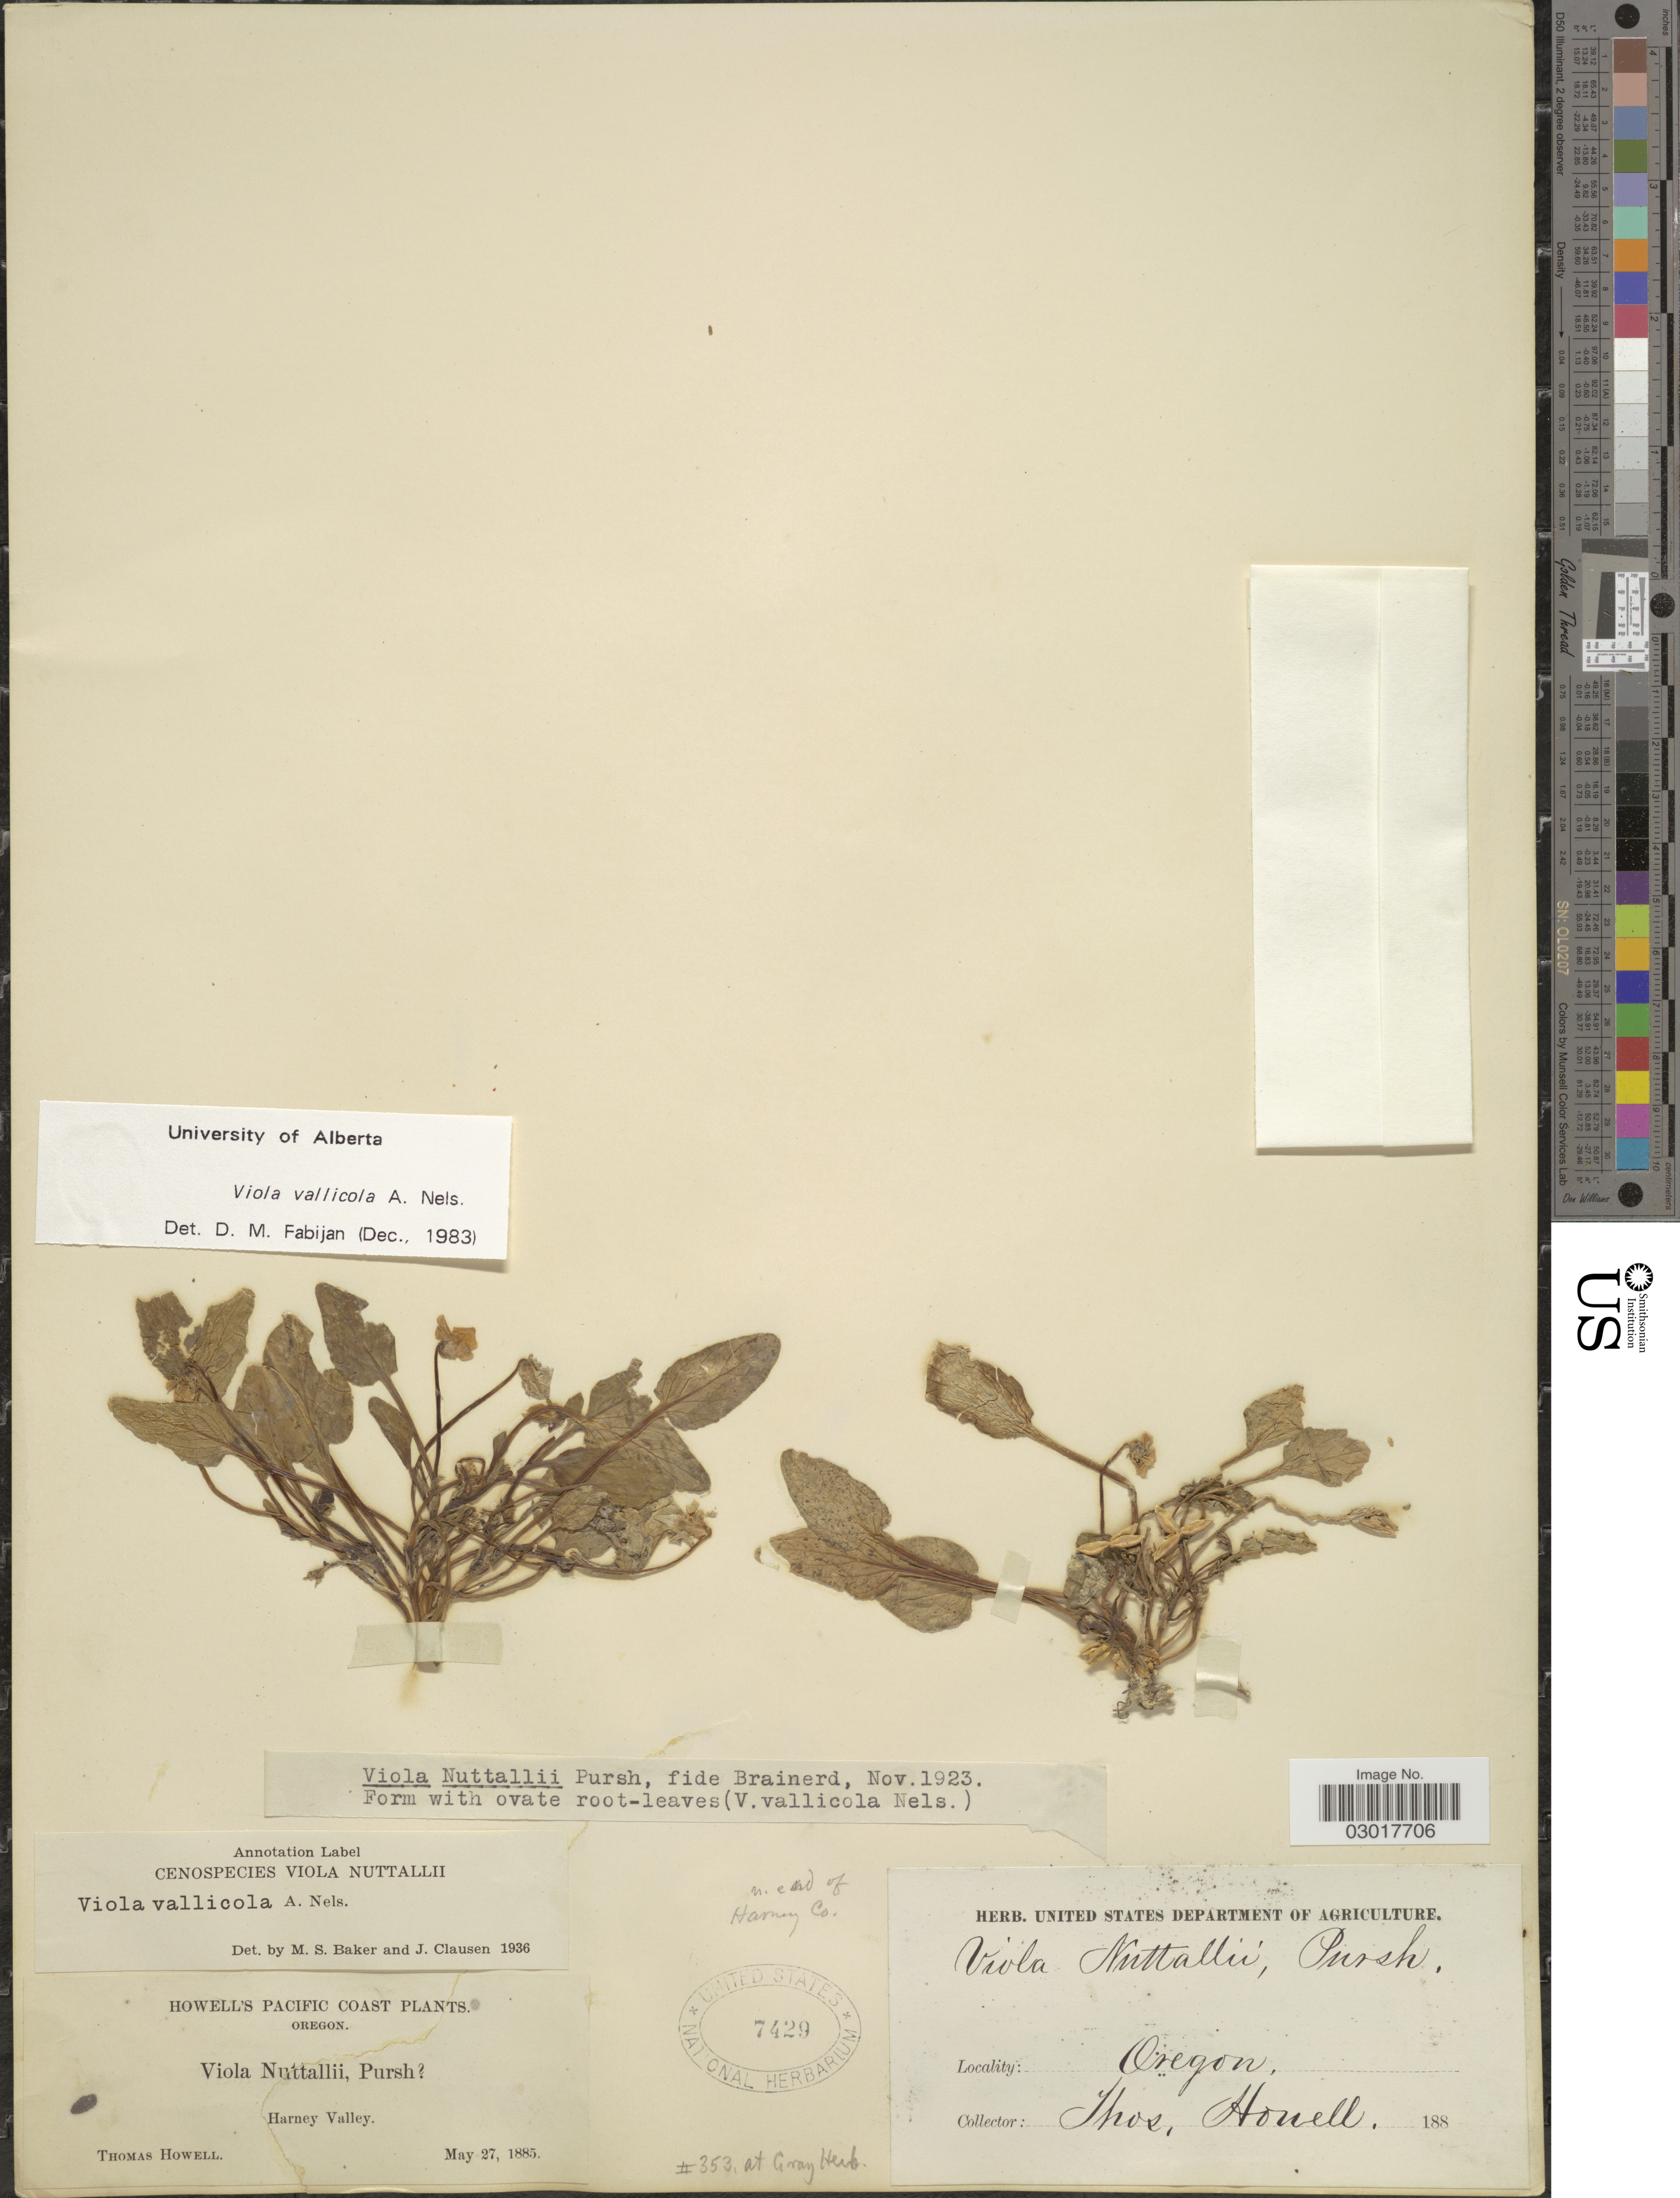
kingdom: Plantae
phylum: Tracheophyta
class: Magnoliopsida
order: Malpighiales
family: Violaceae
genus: Viola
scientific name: Viola vallicola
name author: A. Nelson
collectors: T. Howell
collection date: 1885-05-27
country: United States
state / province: Oregon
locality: Harney Valley.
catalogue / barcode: US 7429